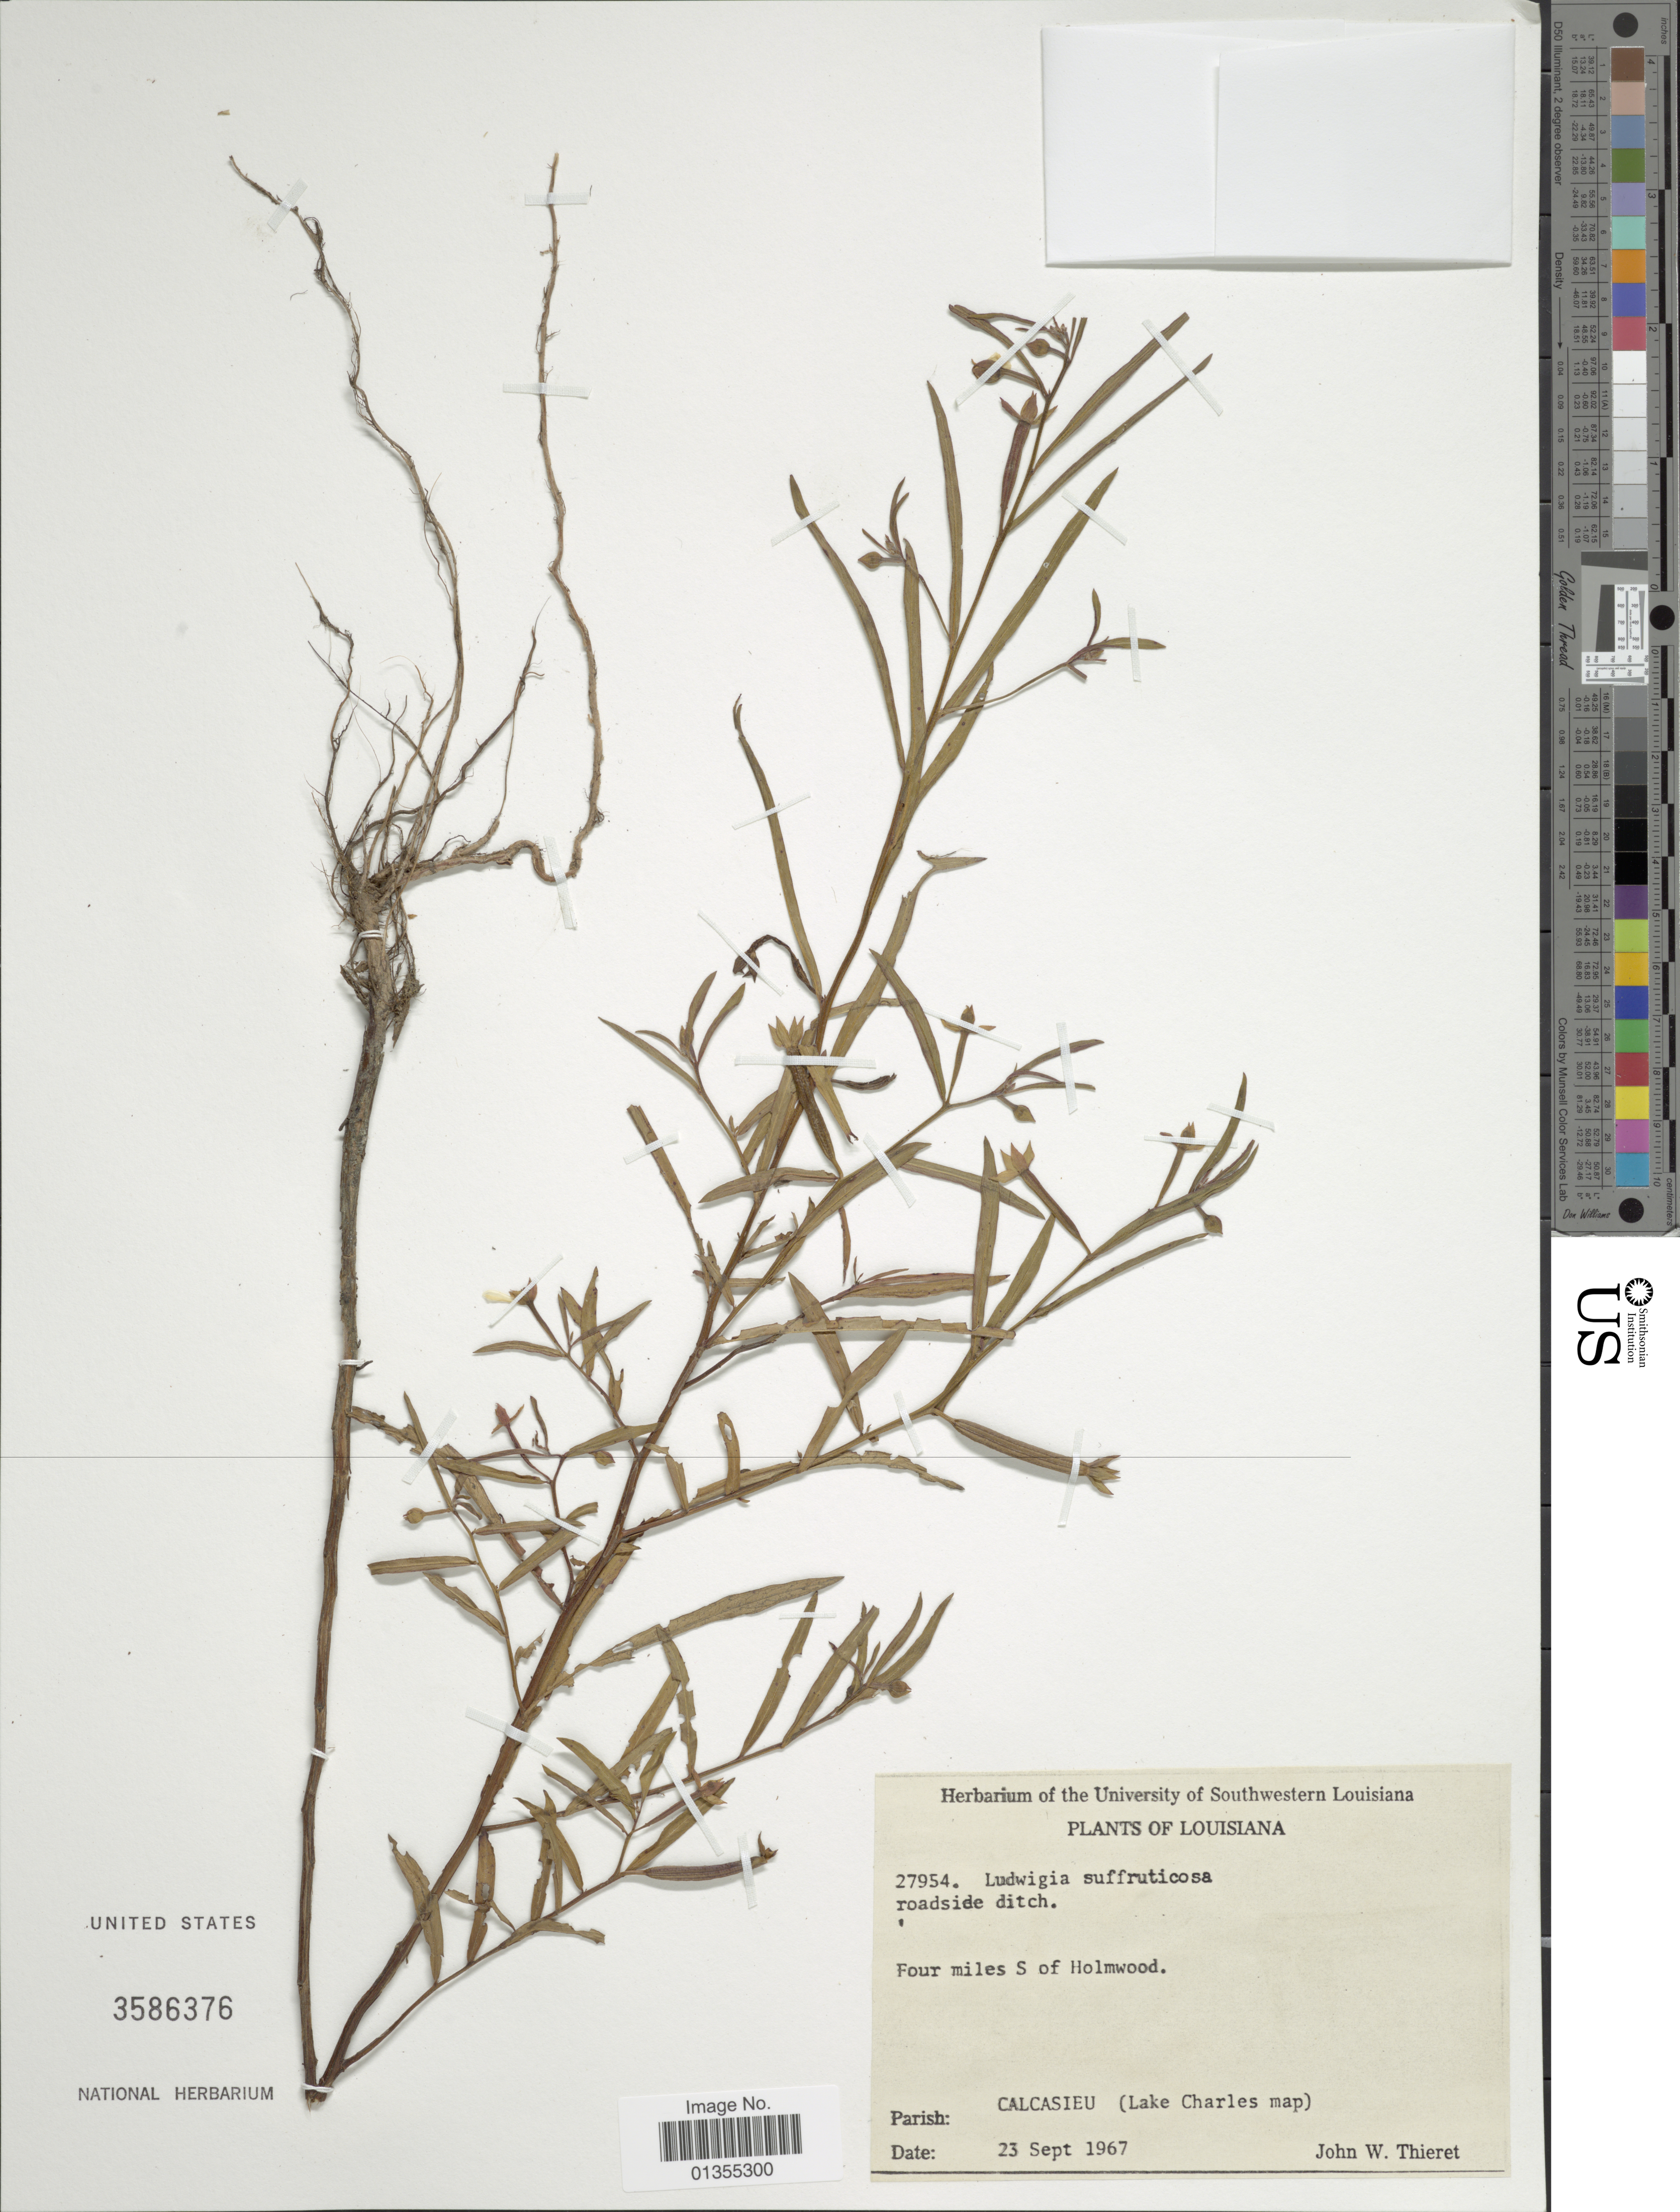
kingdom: Plantae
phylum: Tracheophyta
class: Magnoliopsida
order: Myrtales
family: Onagraceae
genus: Ludwigia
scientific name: Ludwigia suffruticosa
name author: Walter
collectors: J. W. Thieret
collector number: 27954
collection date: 1967-09-23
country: United States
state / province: Louisiana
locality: Four miles S of Holmwood. Calcasieu (Lake Charles map)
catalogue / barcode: US 3586376